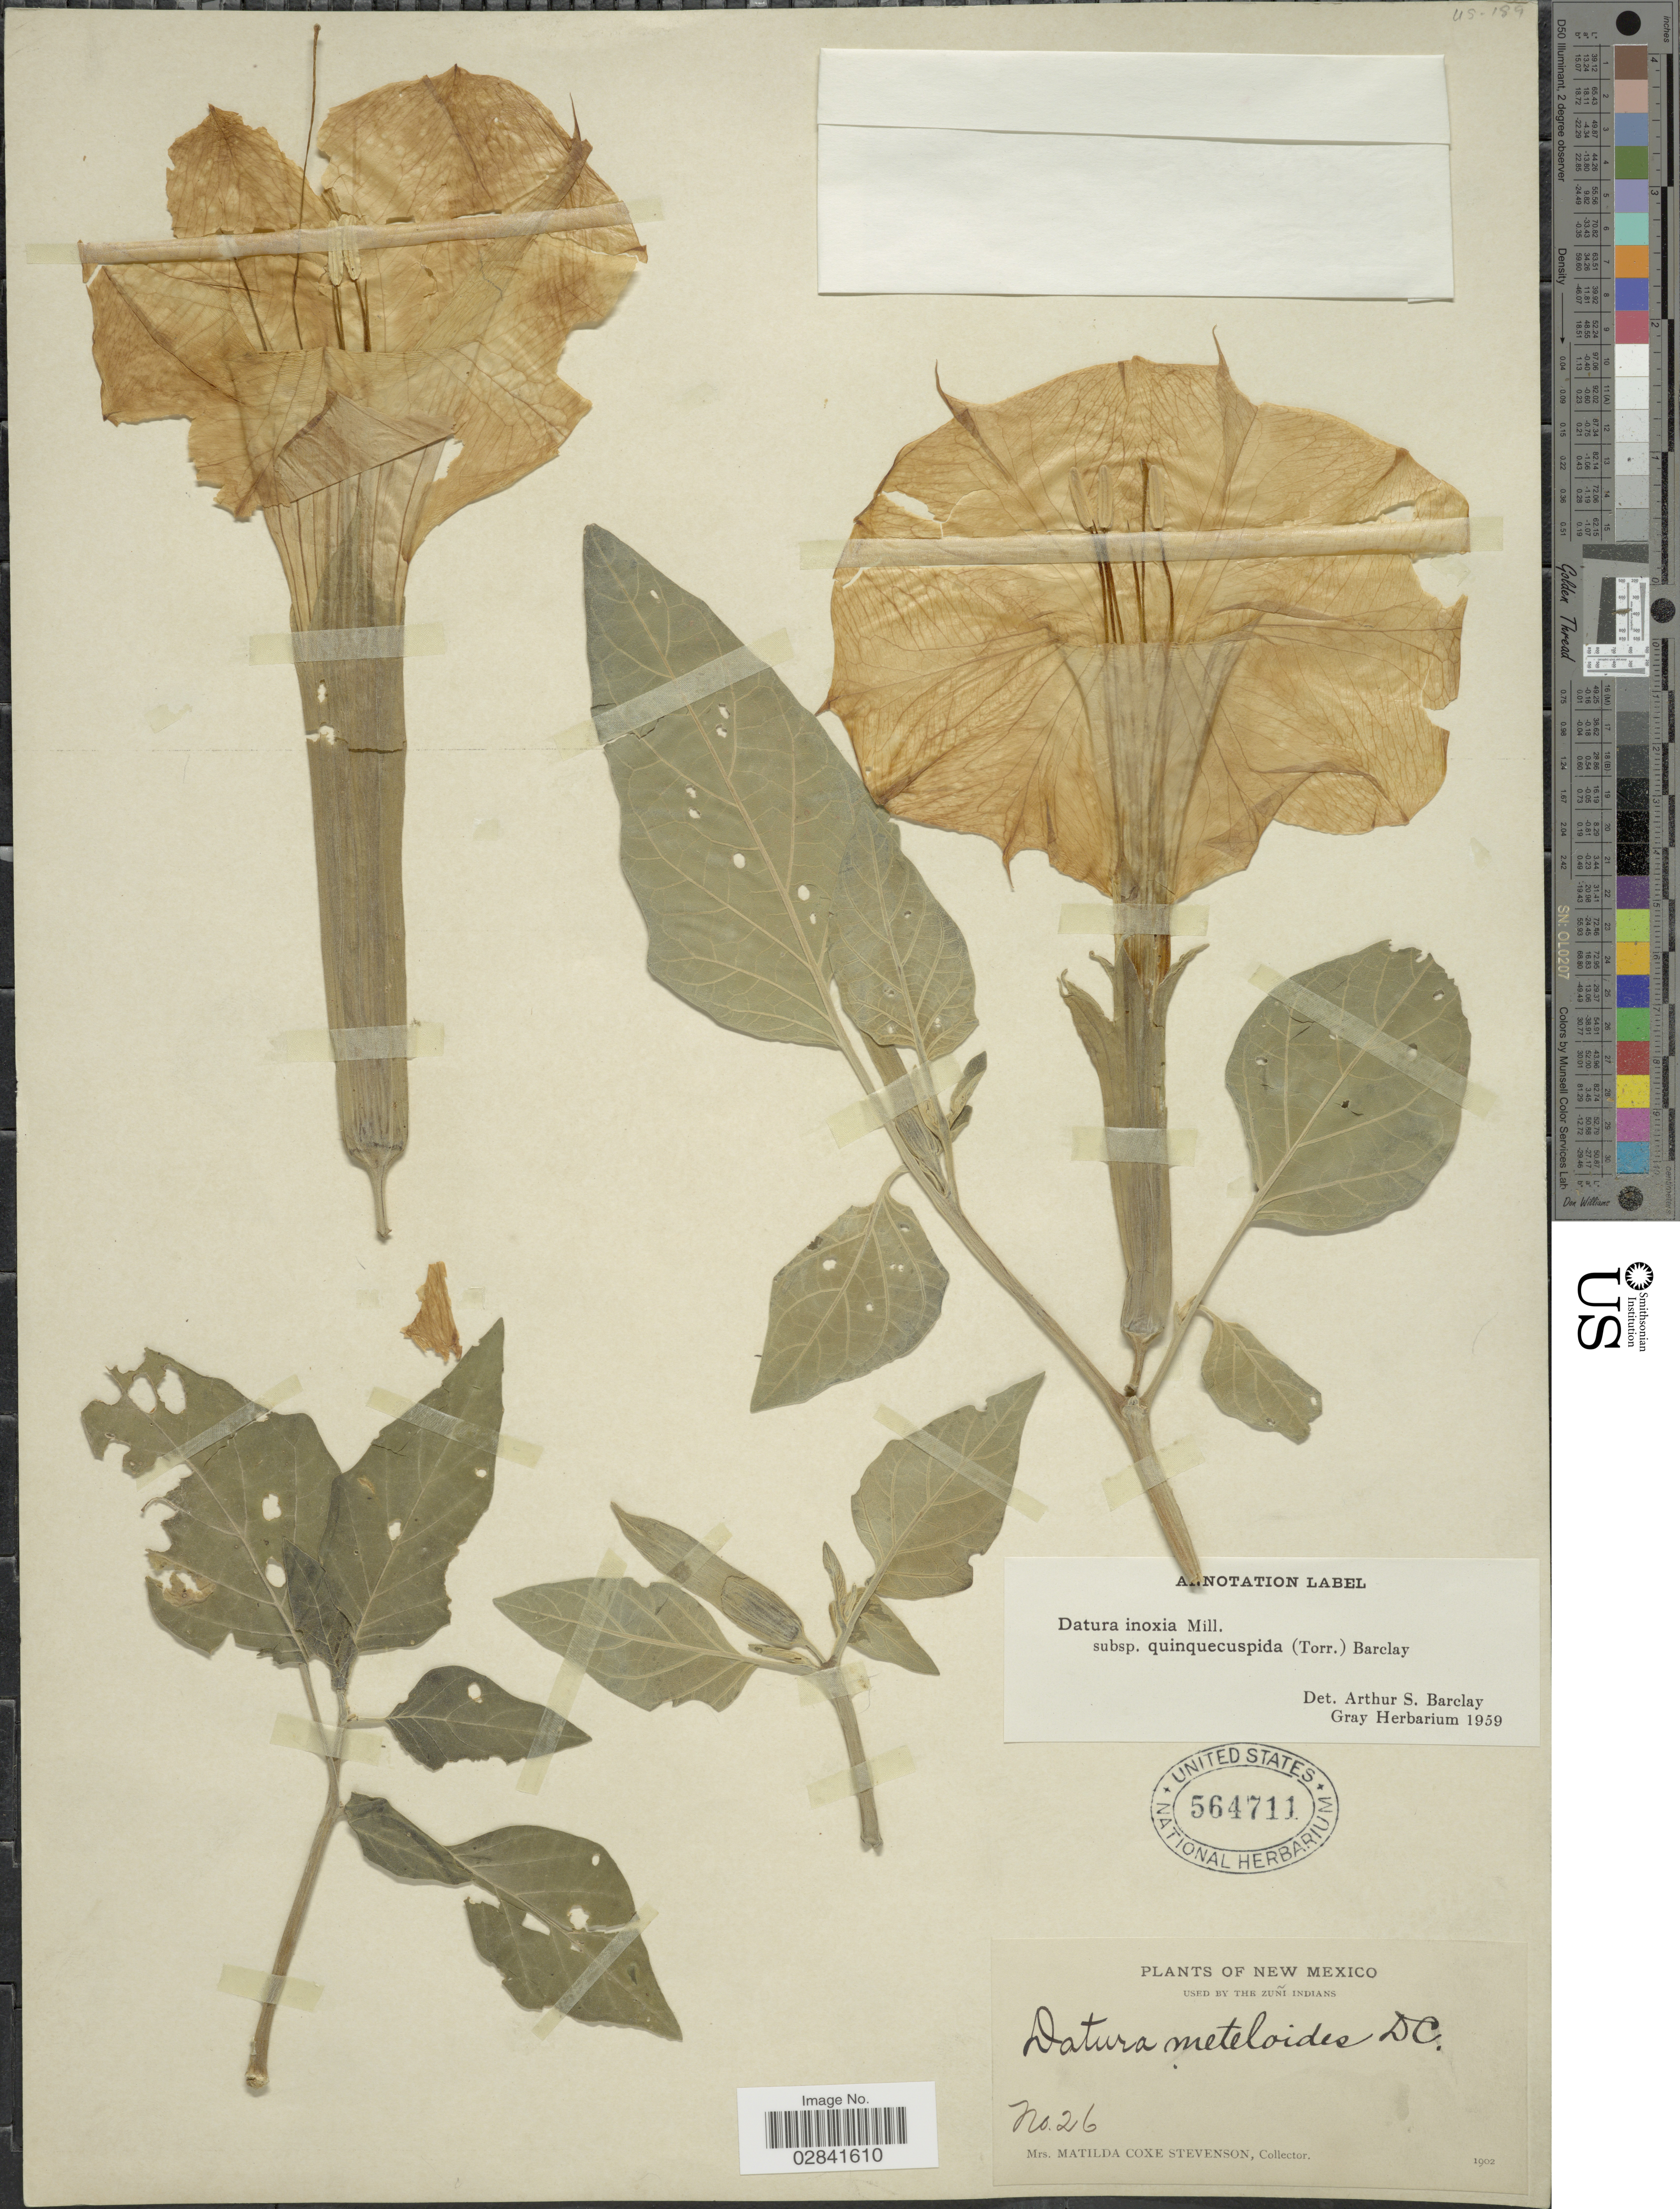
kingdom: Plantae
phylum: Tracheophyta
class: Magnoliopsida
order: Solanales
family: Solanaceae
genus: Datura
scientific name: Datura innoxia subsp. innoxia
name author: Mill.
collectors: M. Stevenson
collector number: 26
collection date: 1902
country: United States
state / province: New Mexico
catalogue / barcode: US 564711